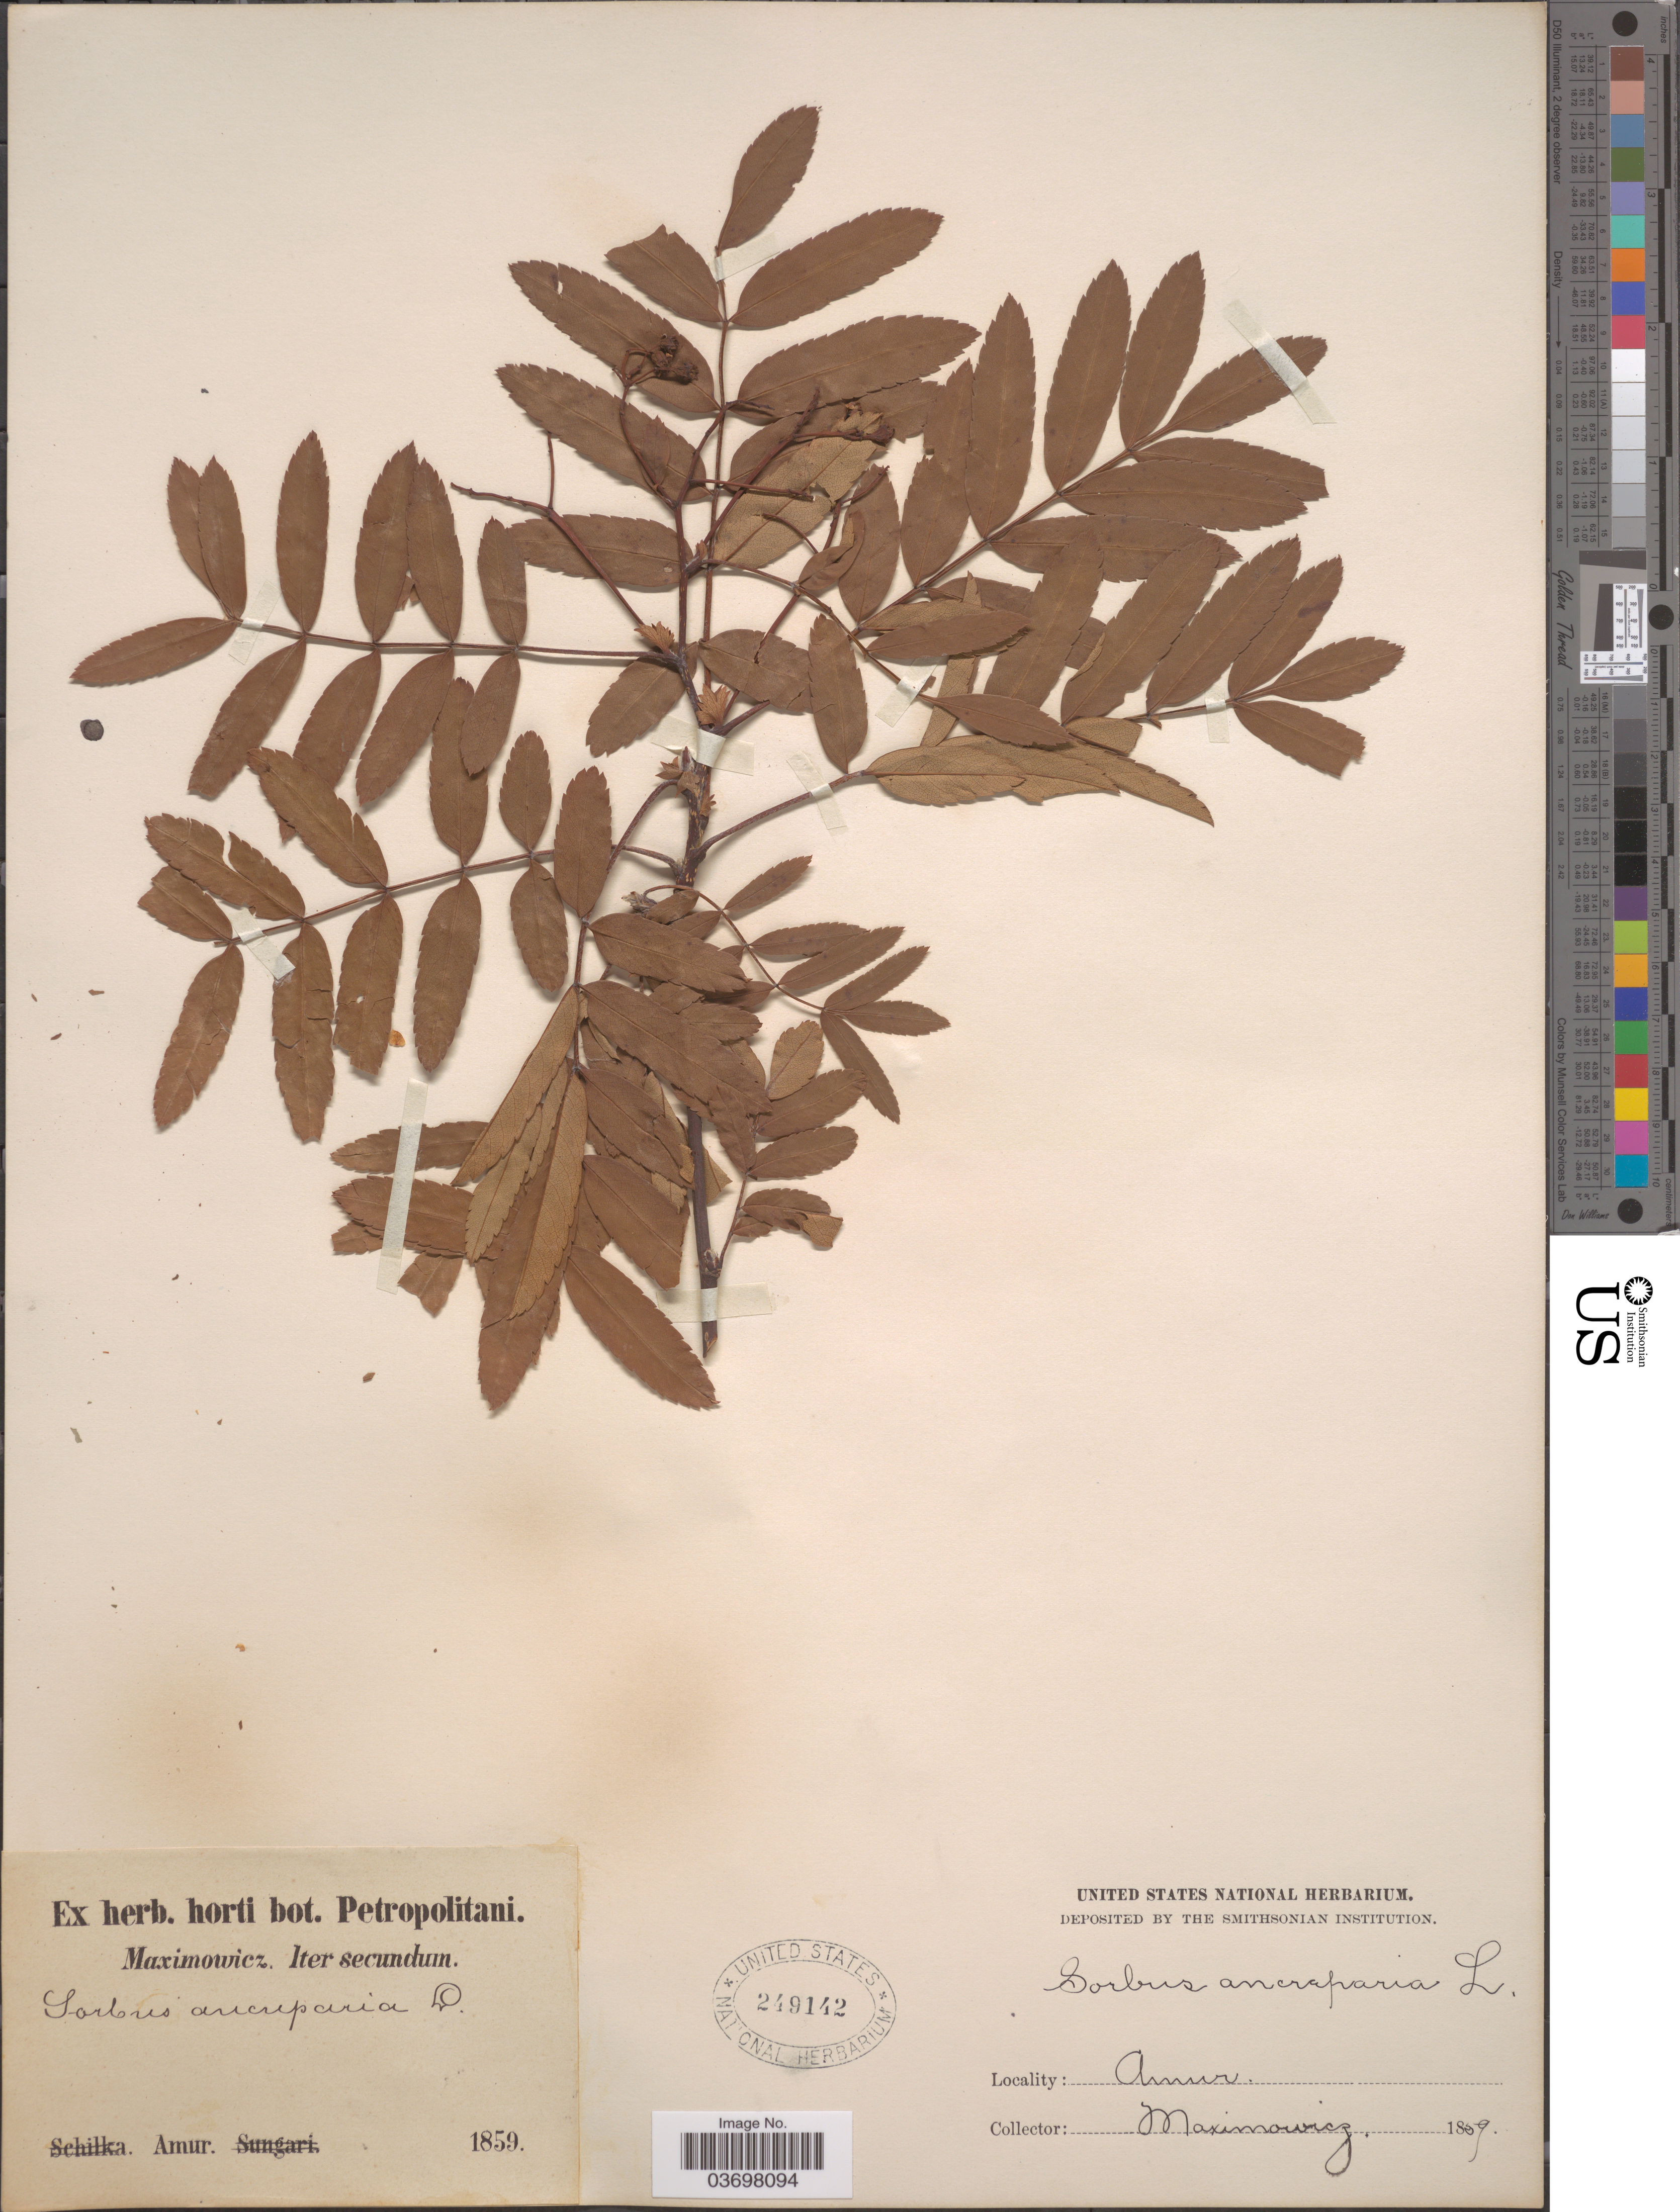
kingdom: Plantae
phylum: Tracheophyta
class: Magnoliopsida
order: Rosales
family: Rosaceae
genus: Sorbus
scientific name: Sorbus aucuparia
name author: L.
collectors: Maximowicz, --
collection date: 1859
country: Russian Federation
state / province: Amur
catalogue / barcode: US 249142